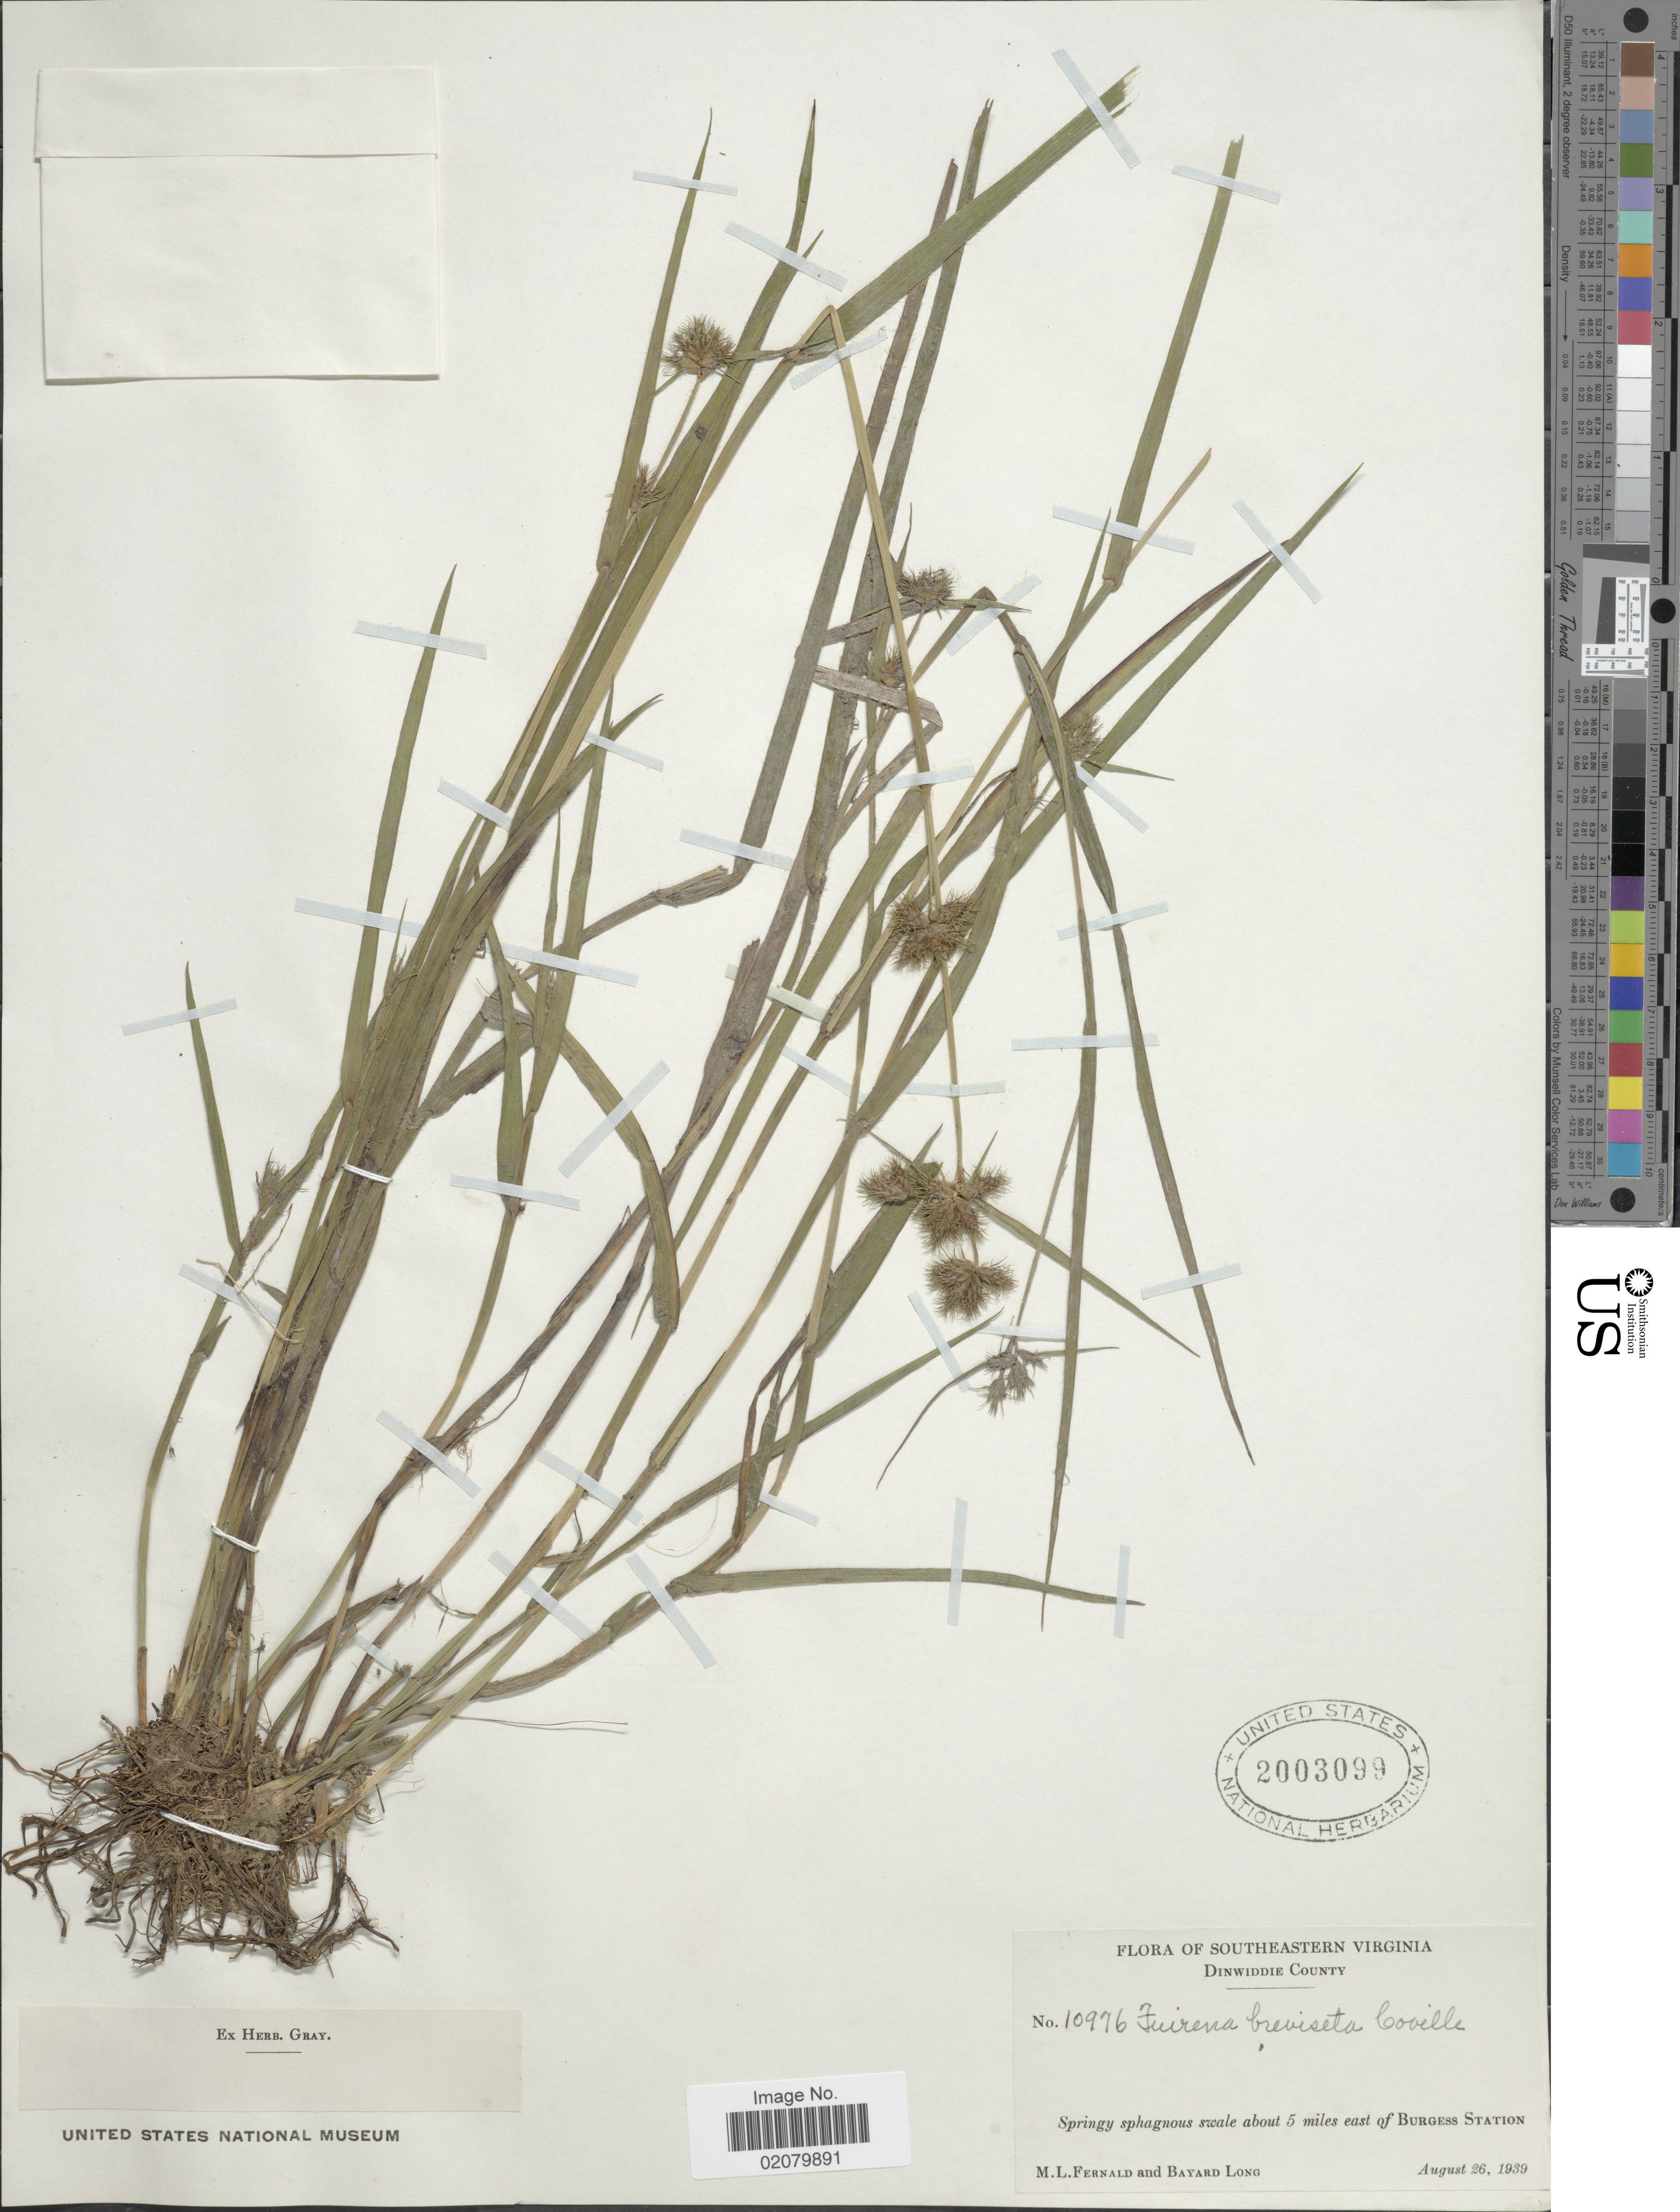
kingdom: Plantae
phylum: Tracheophyta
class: Liliopsida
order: Poales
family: Cyperaceae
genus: Fuirena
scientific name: Fuirena squarrosa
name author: Michx.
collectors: M. L. Fernald & B. Long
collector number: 10976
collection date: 1939-08-26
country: United States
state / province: Virginia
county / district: Dinwiddie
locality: Southeastern Virginia, Dinwiddie County, 5 mile east Burgess Station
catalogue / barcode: US 2003099